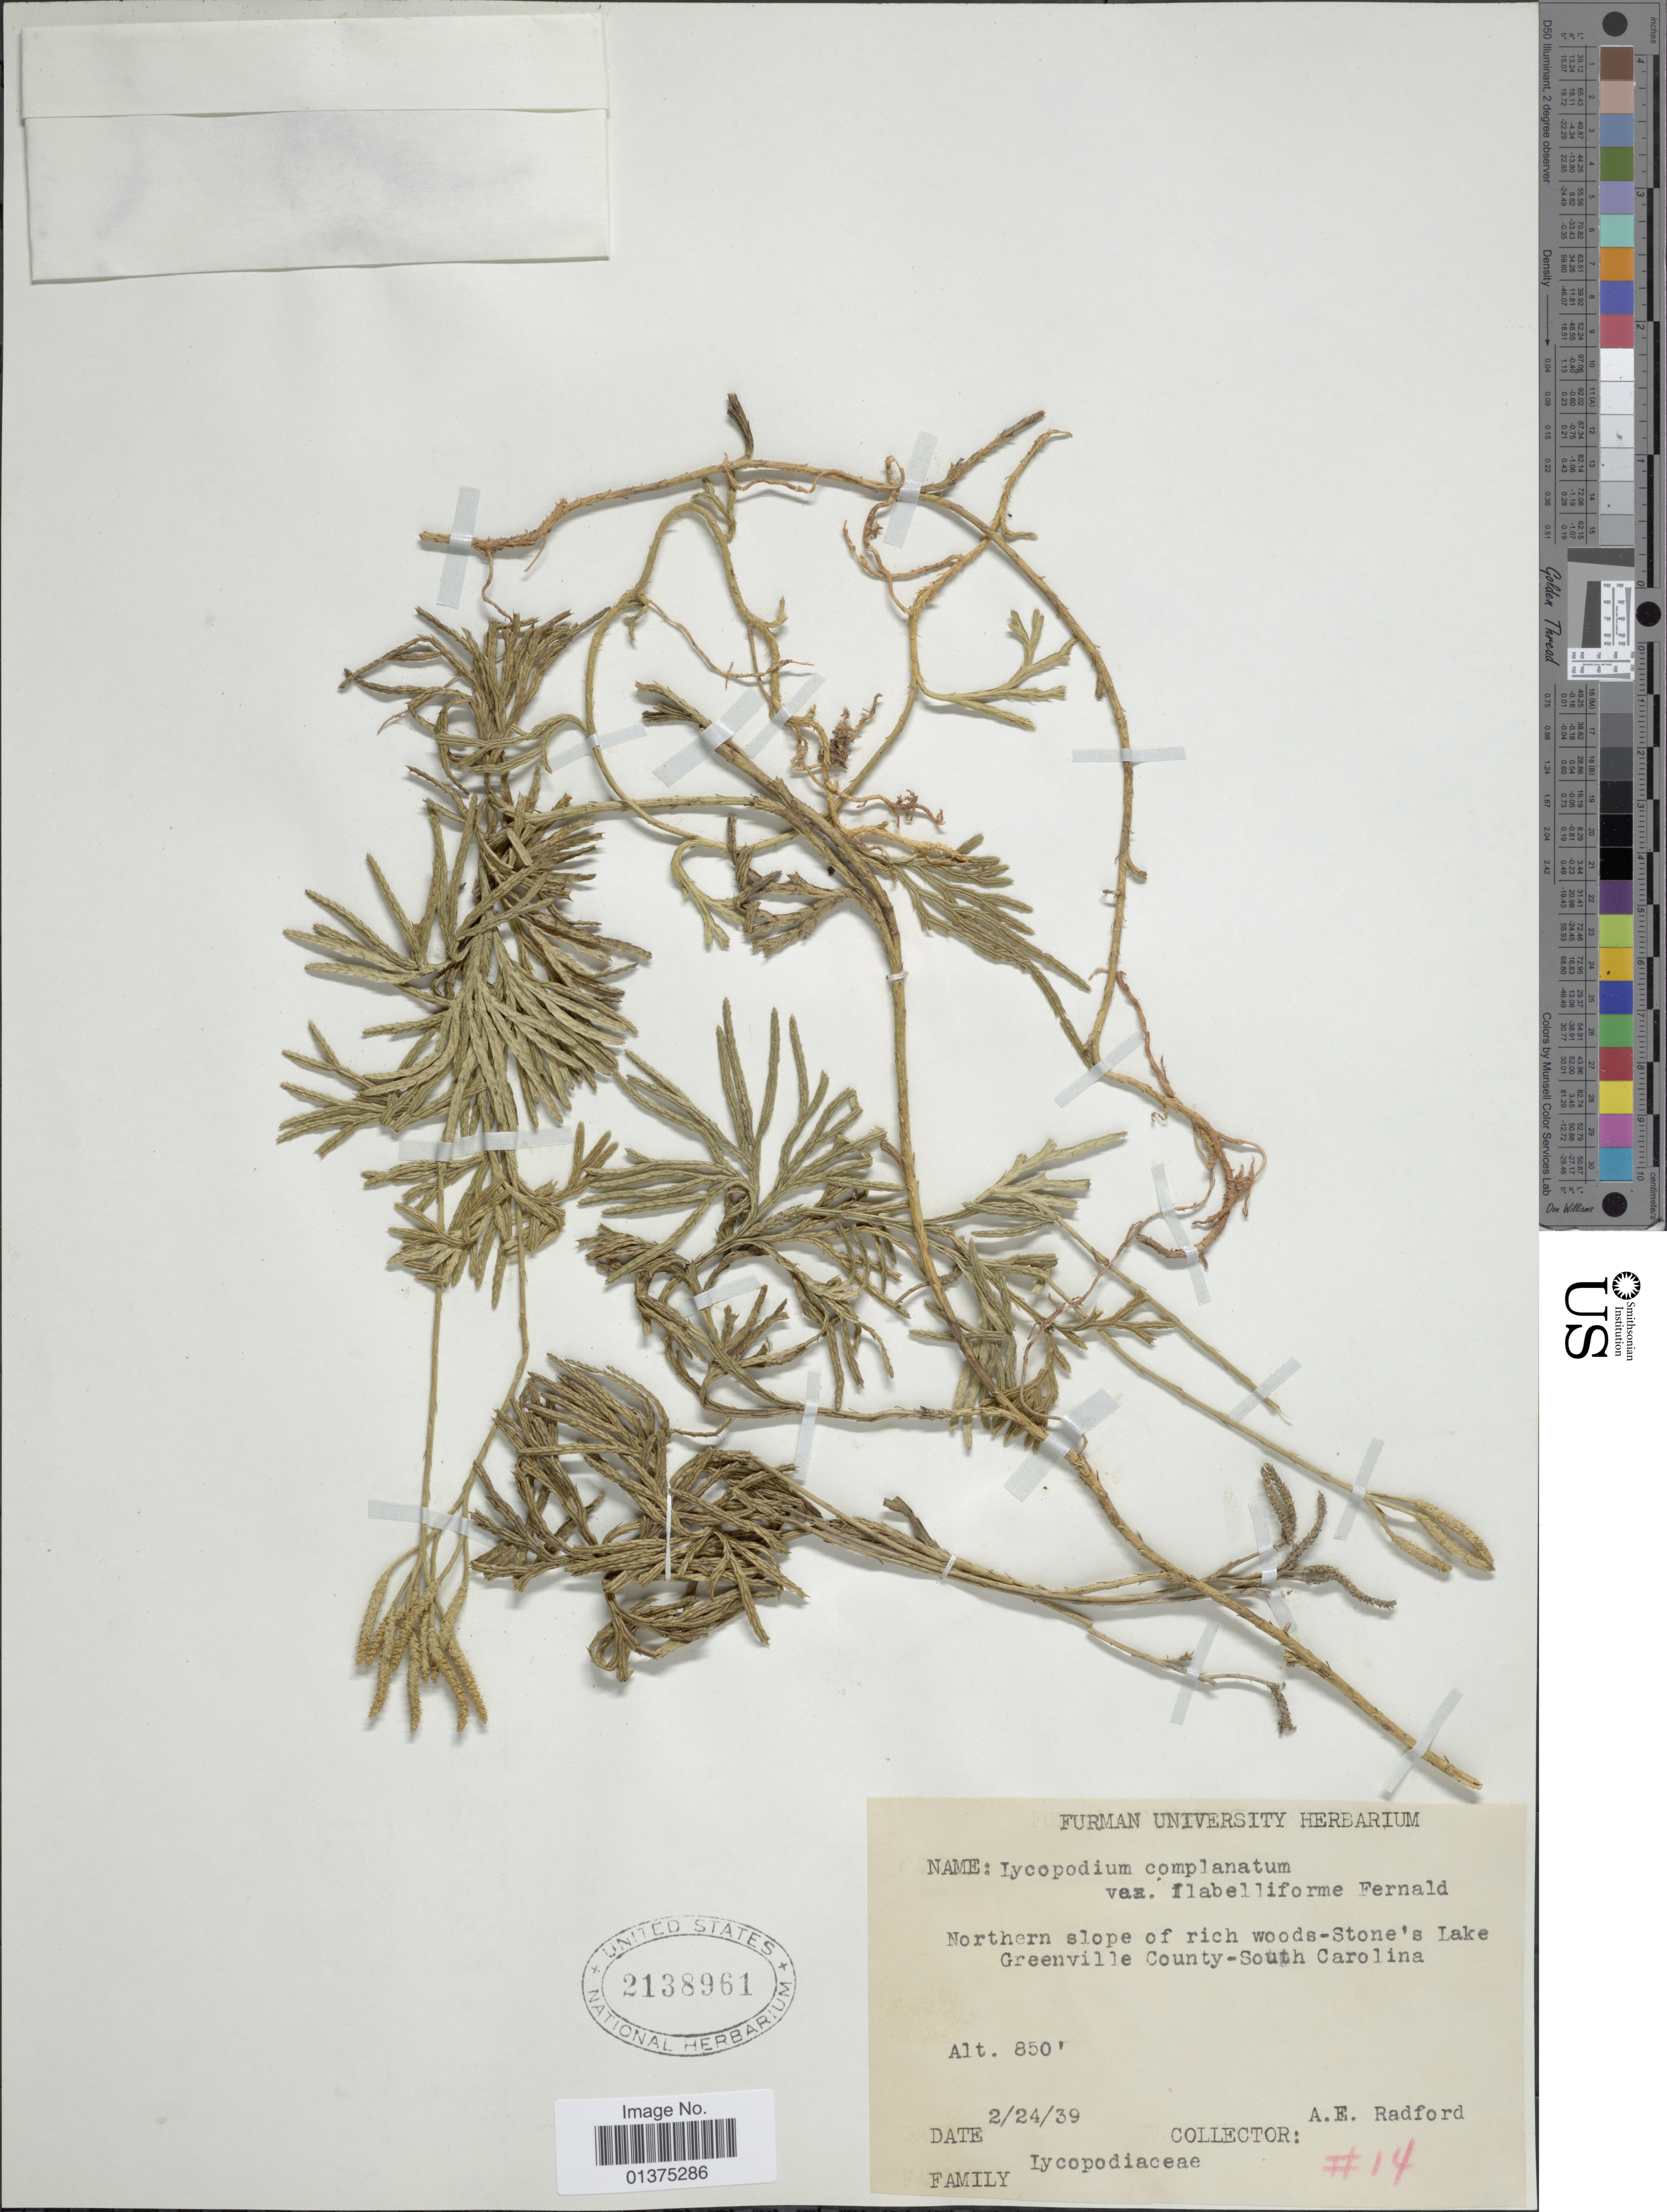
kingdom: Plantae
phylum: Tracheophyta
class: Lycopodiopsida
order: Lycopodiales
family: Lycopodiaceae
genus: Diphasiastrum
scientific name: Diphasiastrum digitatum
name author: (Dill. ex A. Braun) Holub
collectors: A. E. Radford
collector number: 14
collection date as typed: Transcribed d/m/y: 24/2/39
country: United States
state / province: South Carolina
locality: Northern slope of rich woods-Stone's Lake Greenville County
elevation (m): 259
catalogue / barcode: US 2138961